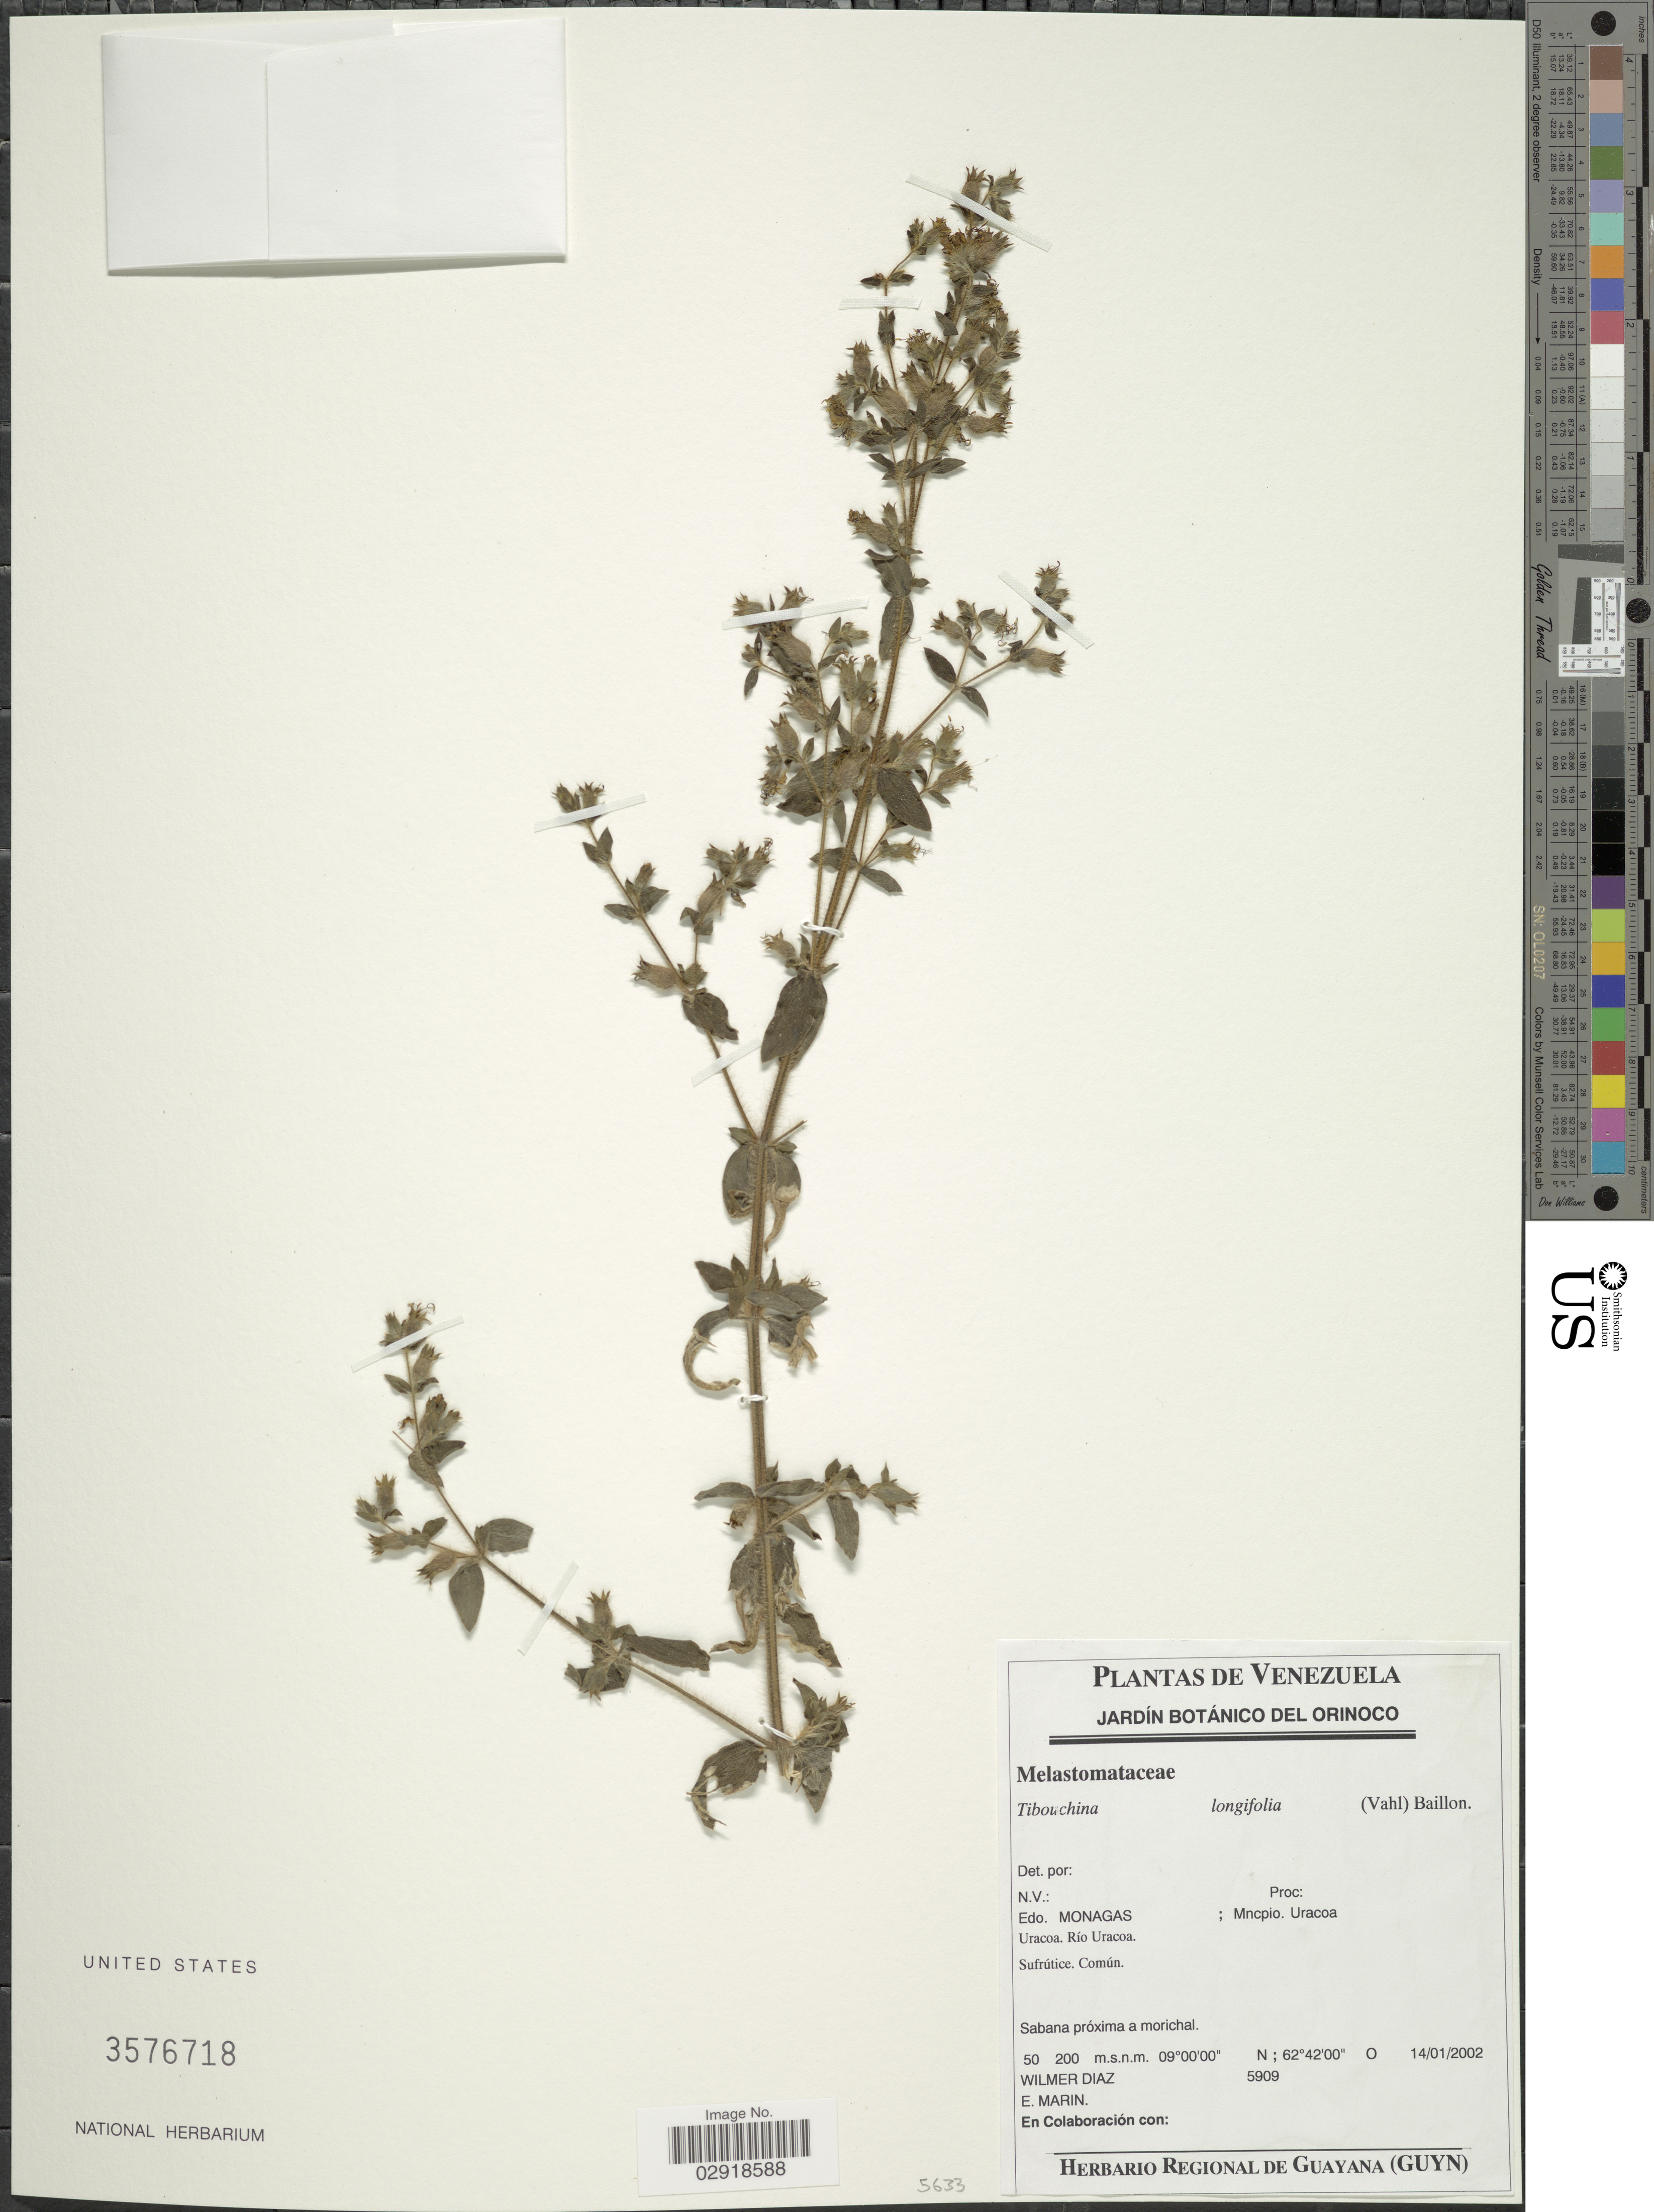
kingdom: Plantae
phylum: Tracheophyta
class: Magnoliopsida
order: Myrtales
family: Melastomataceae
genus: Chaetogastra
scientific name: Chaetogastra longifolia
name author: (Vahl) DC.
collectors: W. Díaz P. & E. Marin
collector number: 5909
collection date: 2002-01-14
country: Venezuela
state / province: Monagas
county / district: Uracoa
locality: Uracoa. Río Uracoa.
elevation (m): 50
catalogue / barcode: US 3576718